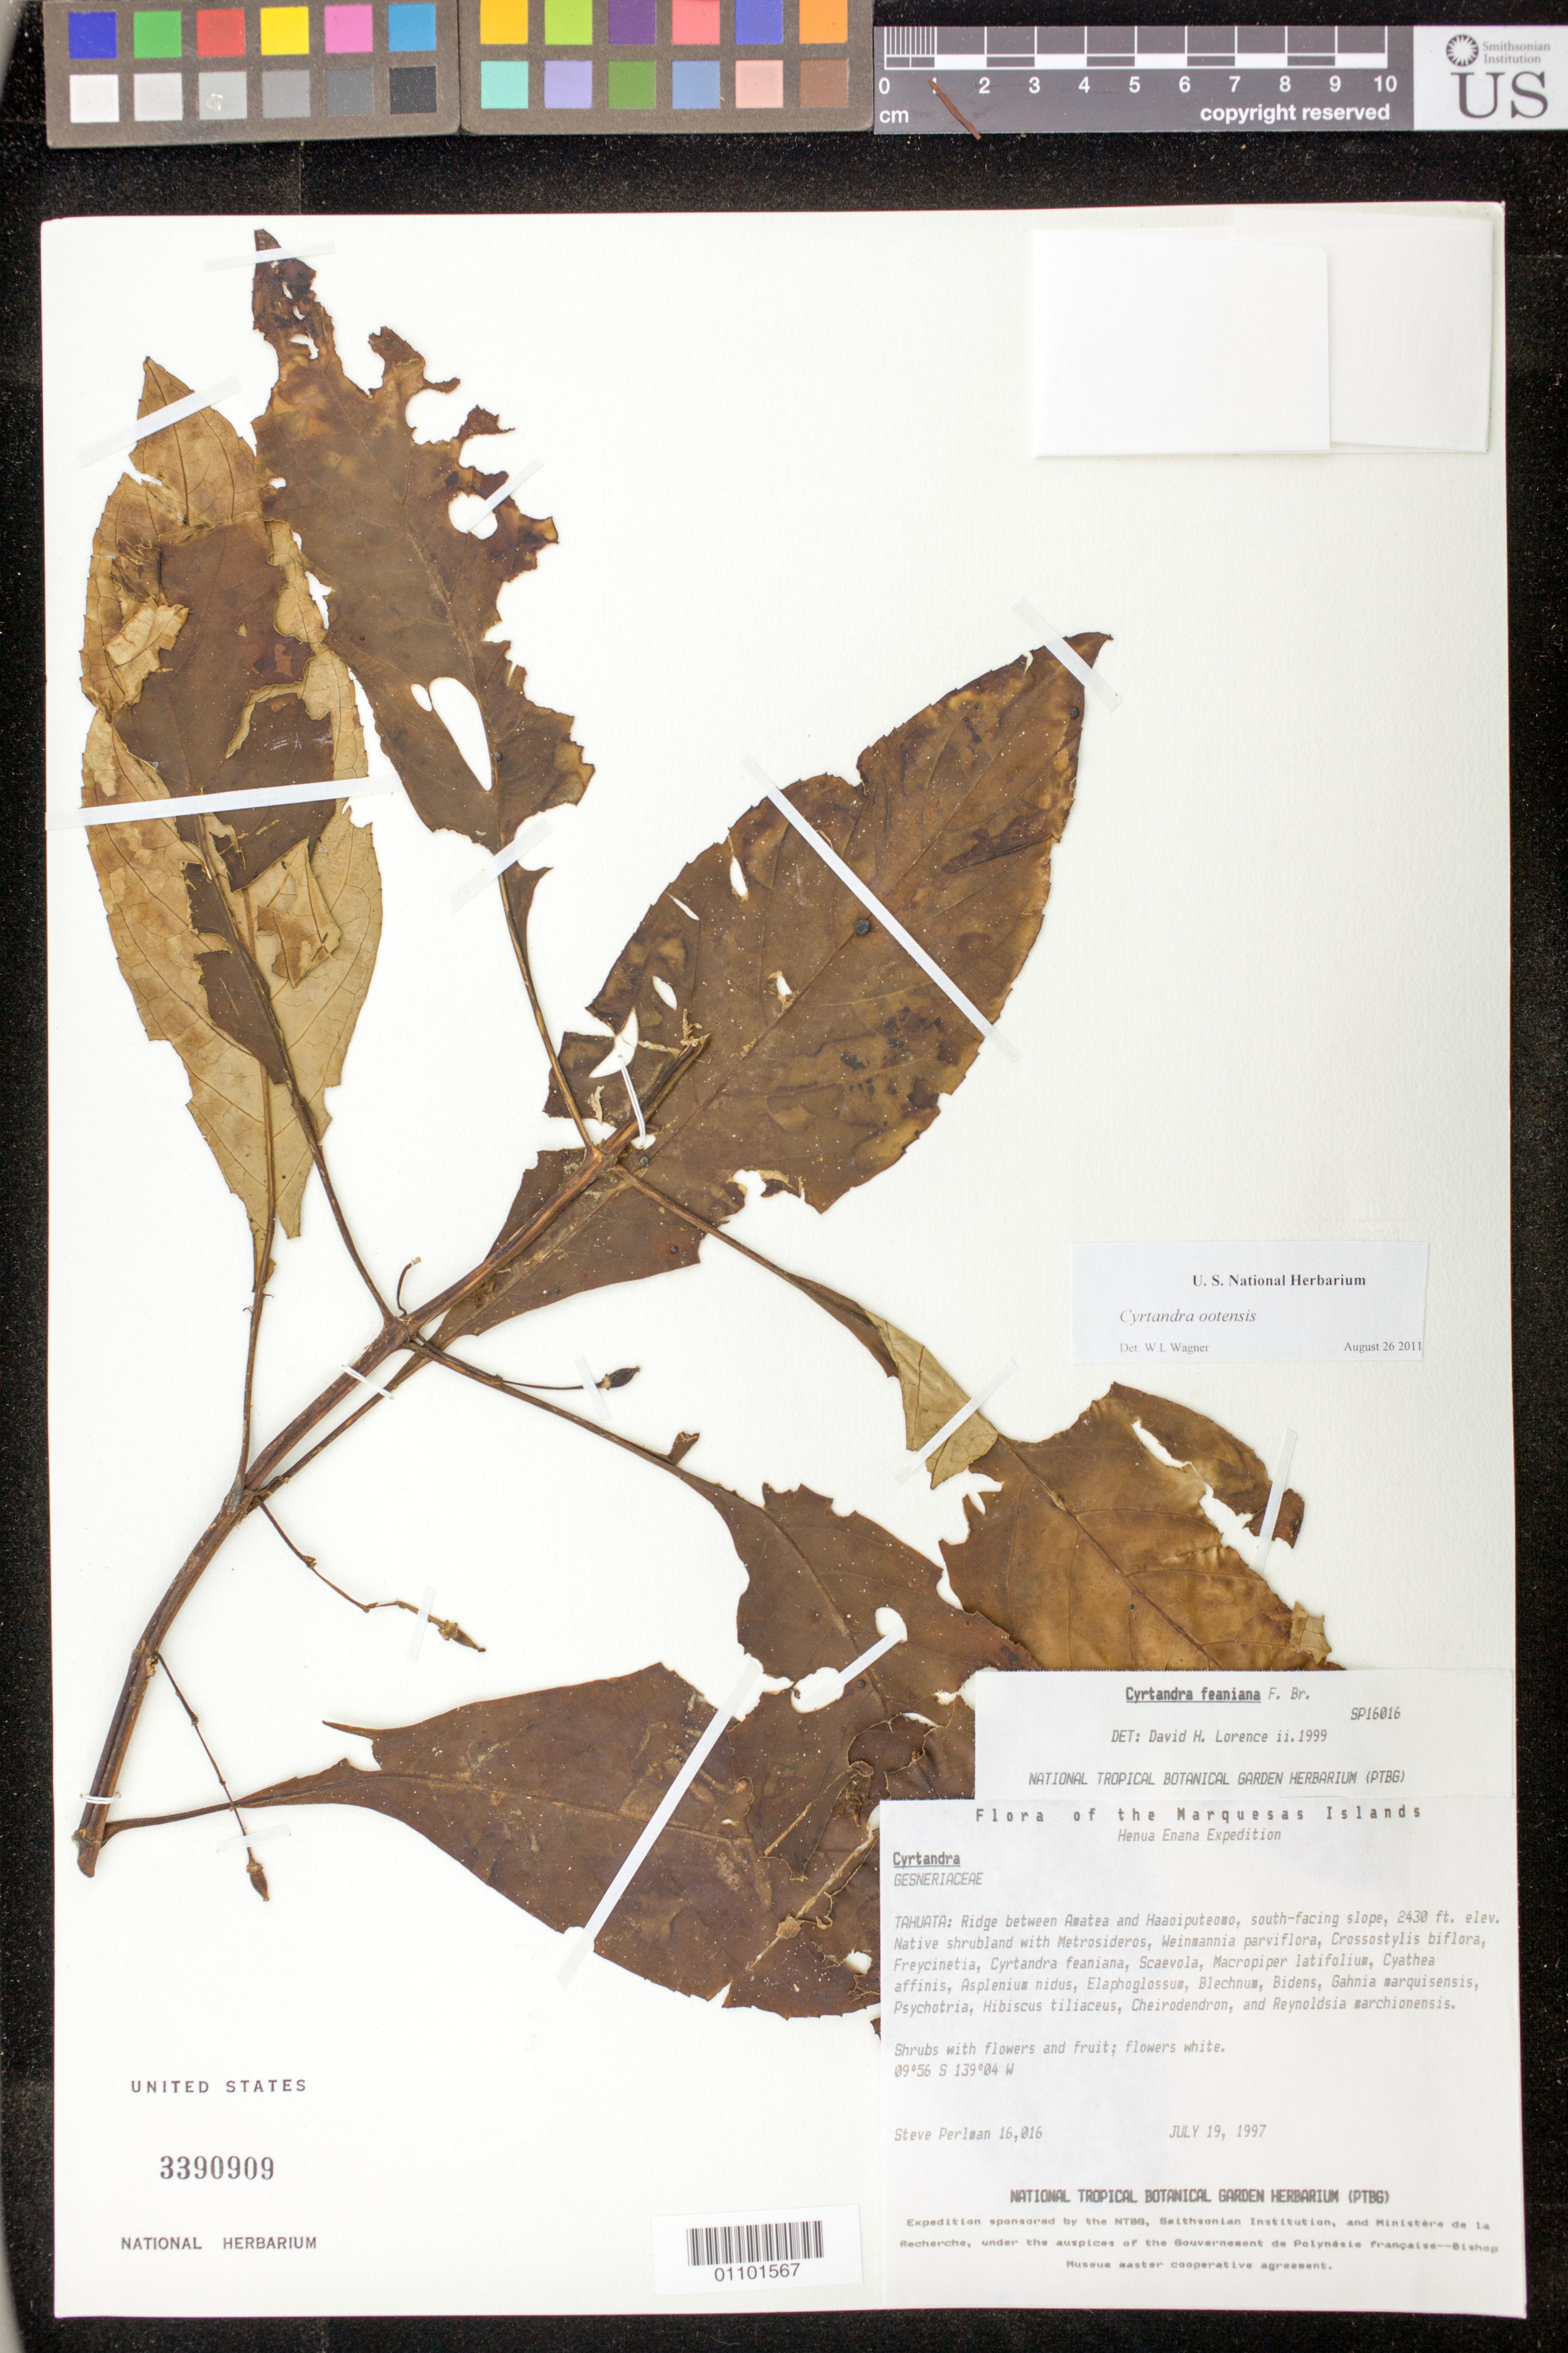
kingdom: Plantae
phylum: Tracheophyta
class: Magnoliopsida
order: Lamiales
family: Gesneriaceae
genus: Cyrtandra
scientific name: Cyrtandra ootensis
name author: F. Br.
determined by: Wagner, W. L., (BOT), Smithsonian Institution - National Museum of Natural History (UNITED STATES)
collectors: S. P. Perlman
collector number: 16016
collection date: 1997-07-19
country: French Polynesia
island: Tahuata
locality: Ridge between Amatea and Haaoiputeomo, S facing slope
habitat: Native shrubland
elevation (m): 741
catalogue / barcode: US 3390909